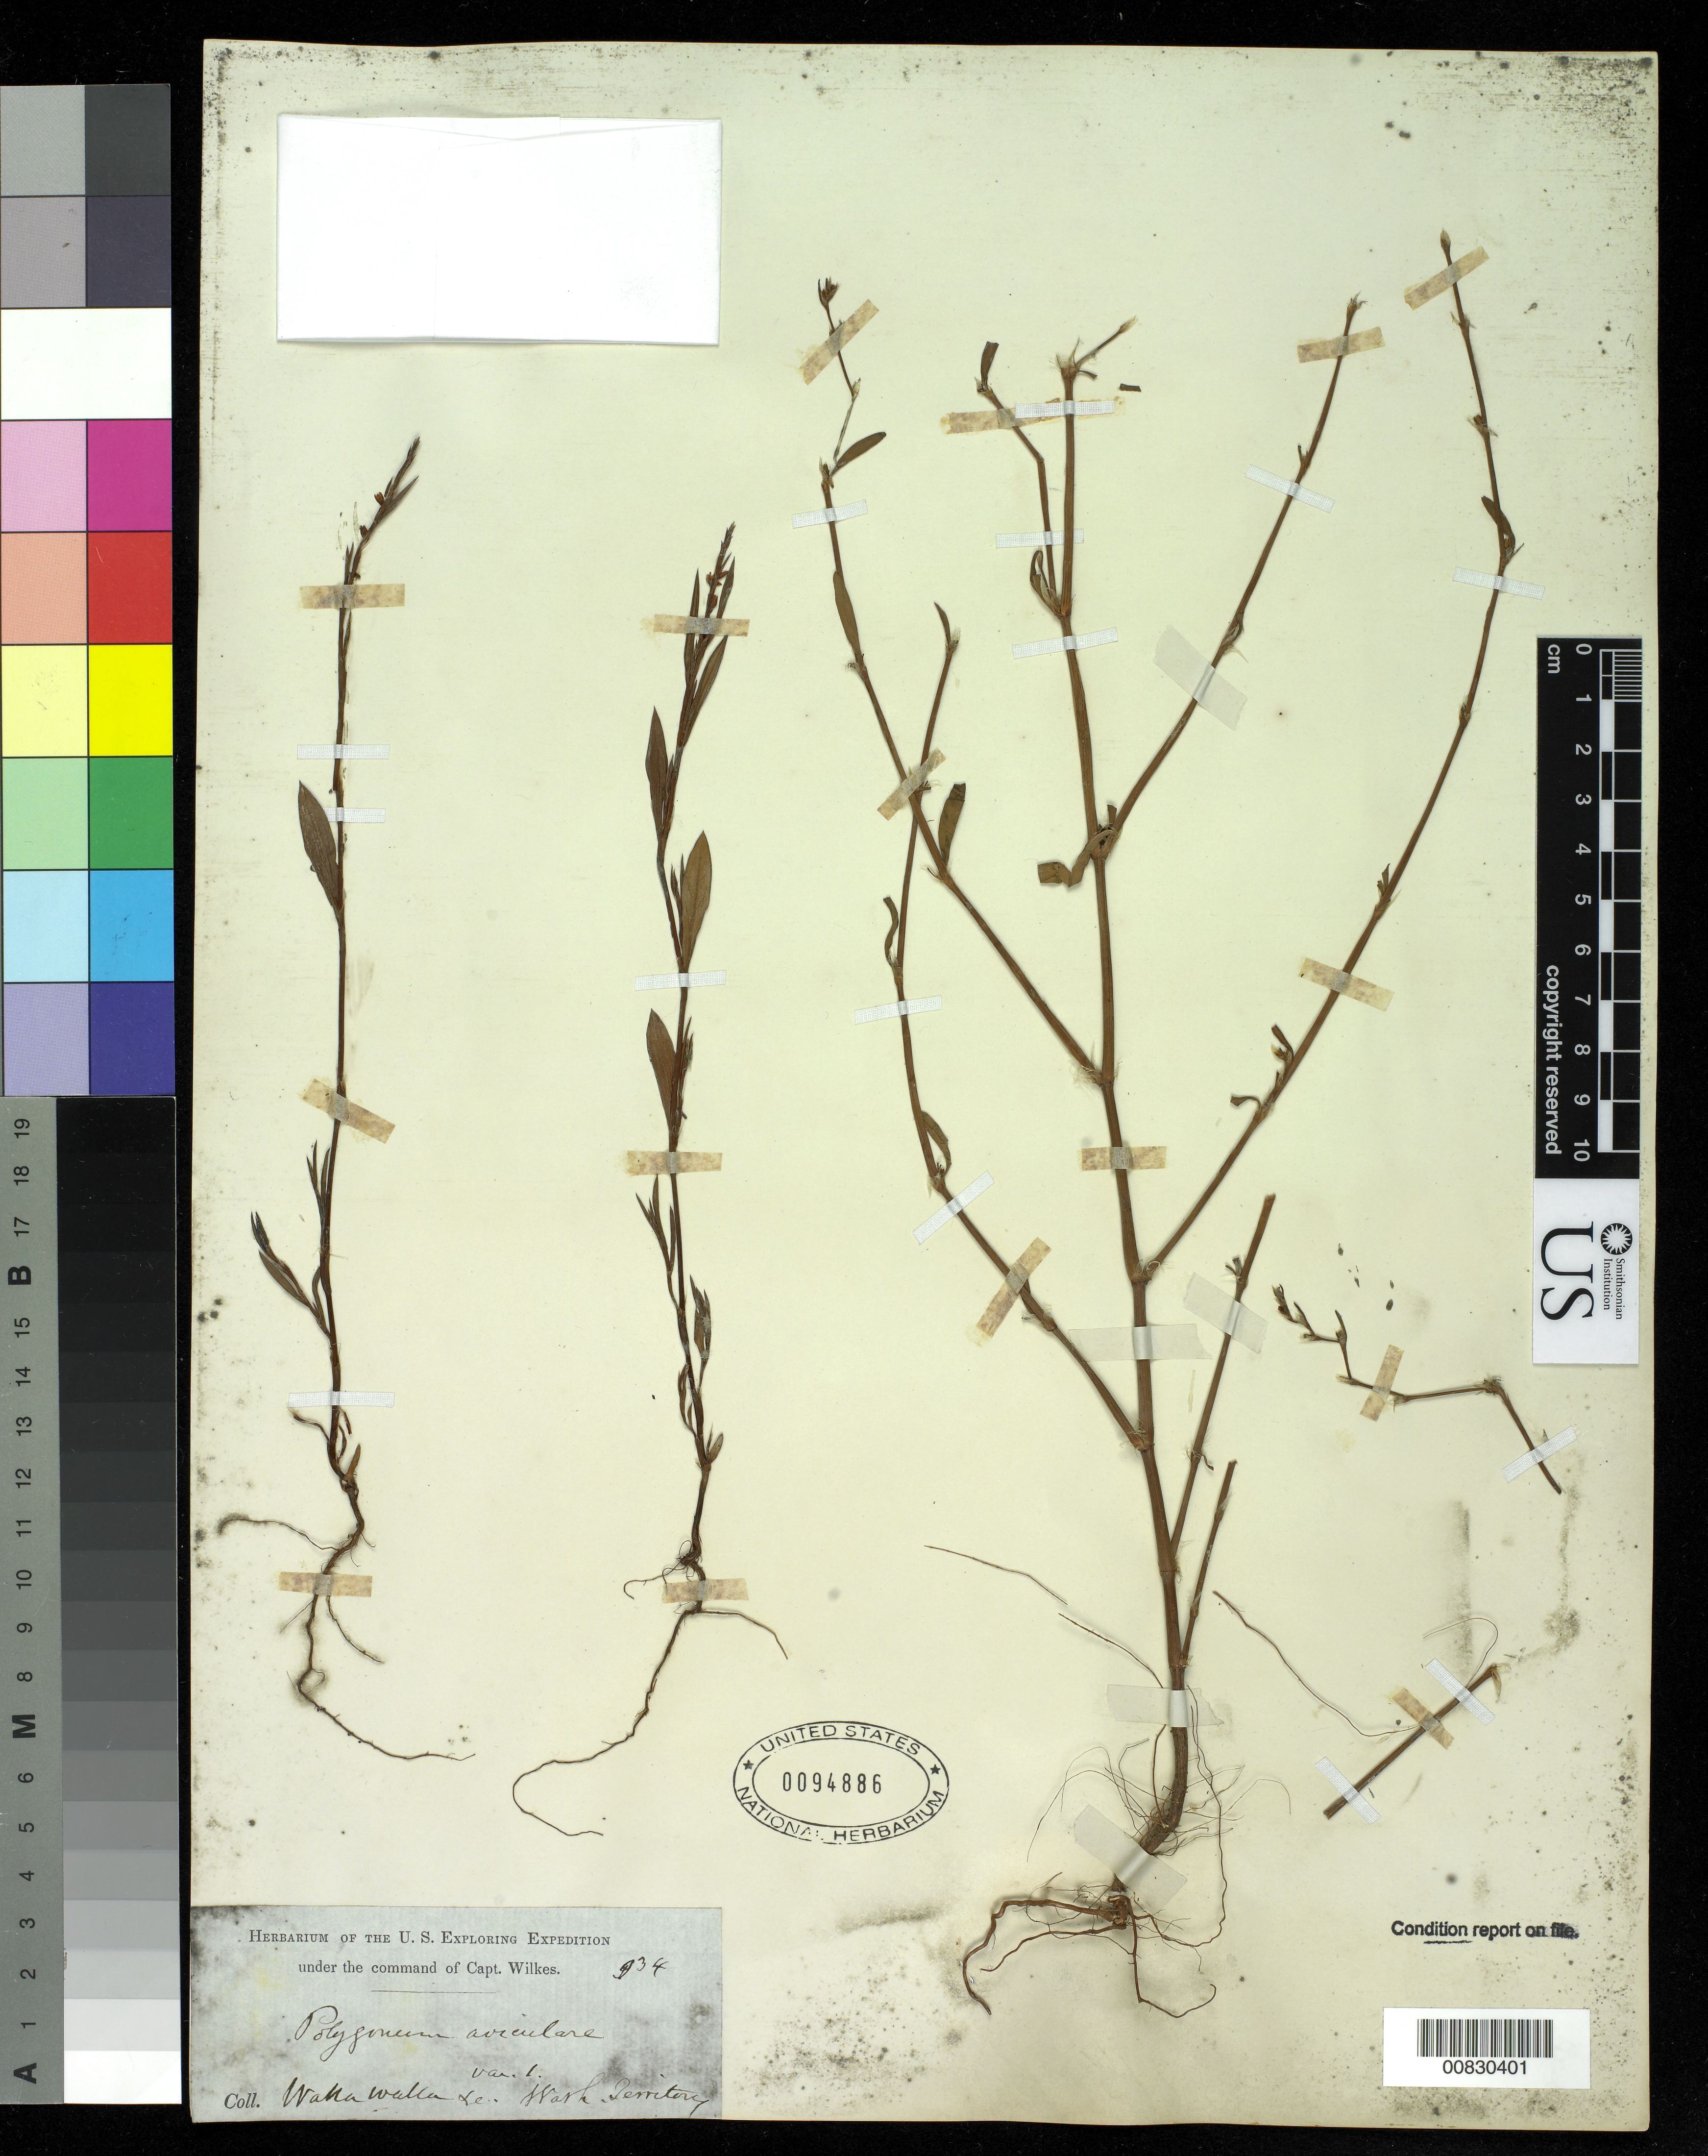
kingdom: Plantae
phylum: Tracheophyta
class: Magnoliopsida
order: Caryophyllales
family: Polygonaceae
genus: Polygonum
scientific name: Polygonum ramosissimum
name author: Michx.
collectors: Wilkes Explor. Exped.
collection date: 1838/1842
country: United States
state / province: Washington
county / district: Walla Walla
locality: Walla Walla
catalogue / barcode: US 94886